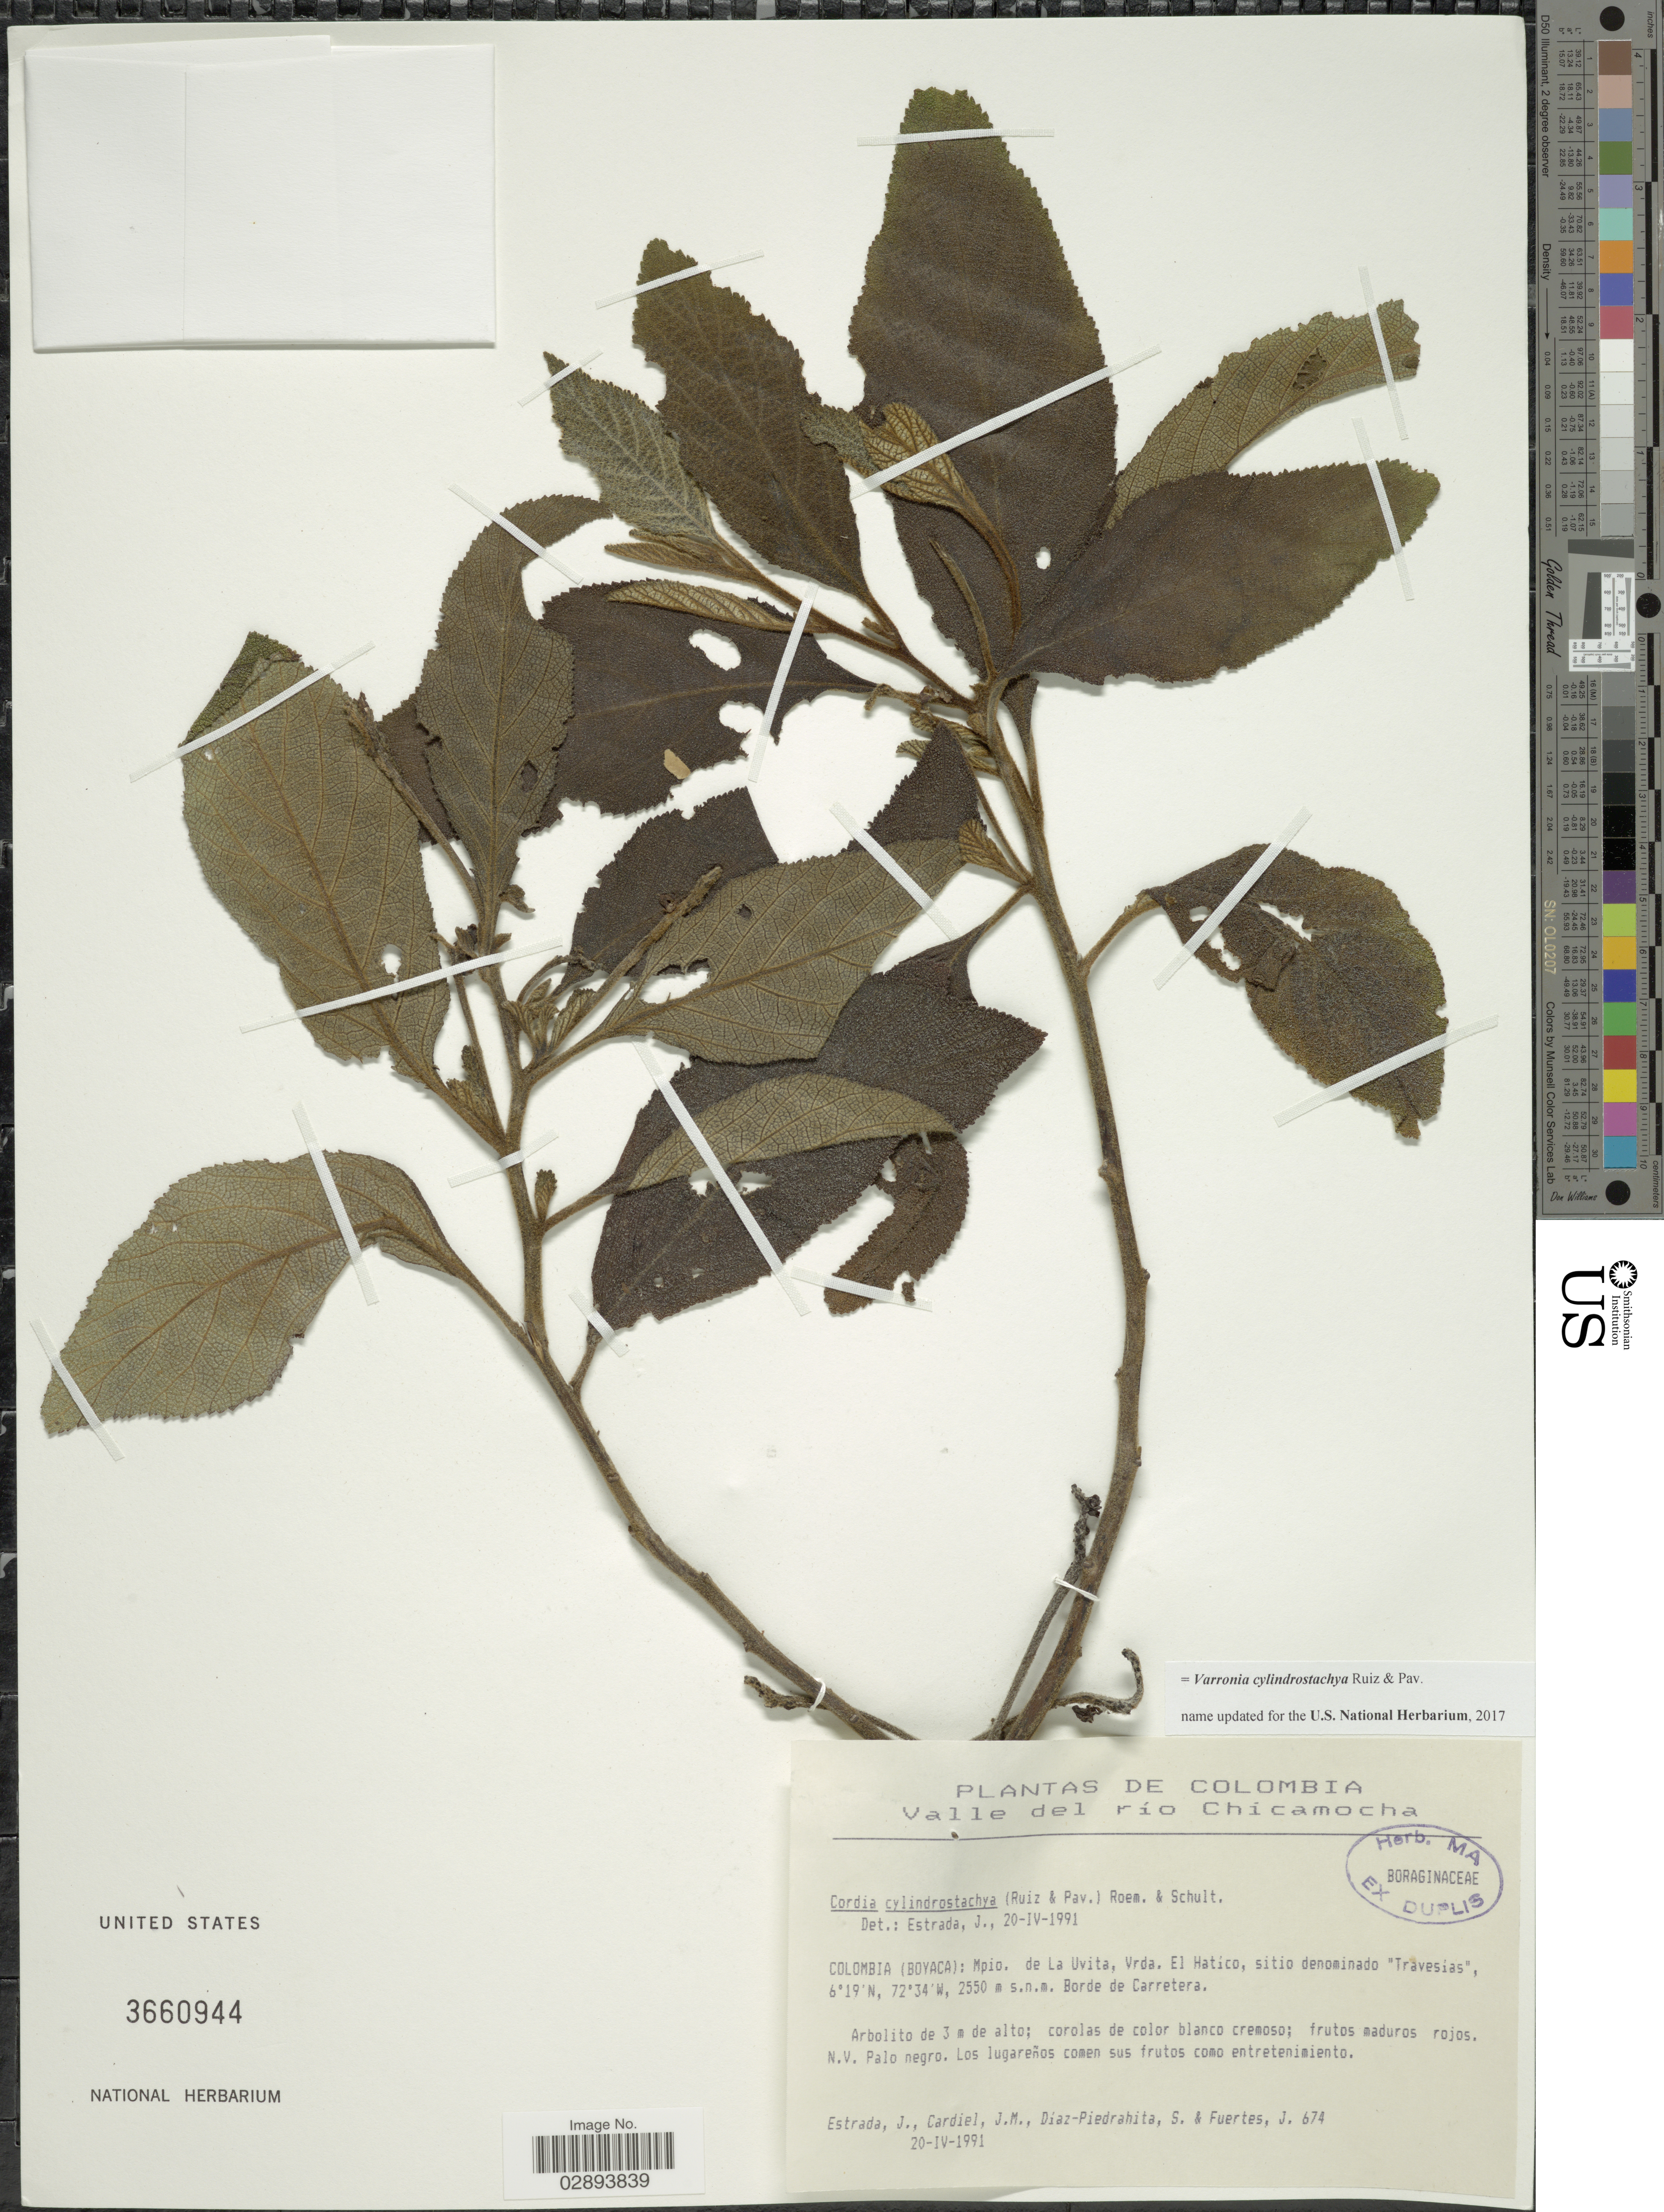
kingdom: Plantae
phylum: Tracheophyta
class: Magnoliopsida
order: Boraginales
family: Cordiaceae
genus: Varronia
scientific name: Varronia cylindrostachya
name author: Ruiz & Pav.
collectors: J. Estrada, J. Cardiel, S. Díaz Píedrahíta & J. Fuertes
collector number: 674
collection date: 1991-04-20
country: Colombia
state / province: Boyacá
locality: Mpio. de la Uvita, Vrda. El Hatíco, sitio denominado "Travesías".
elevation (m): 2550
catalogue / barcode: US 3660944